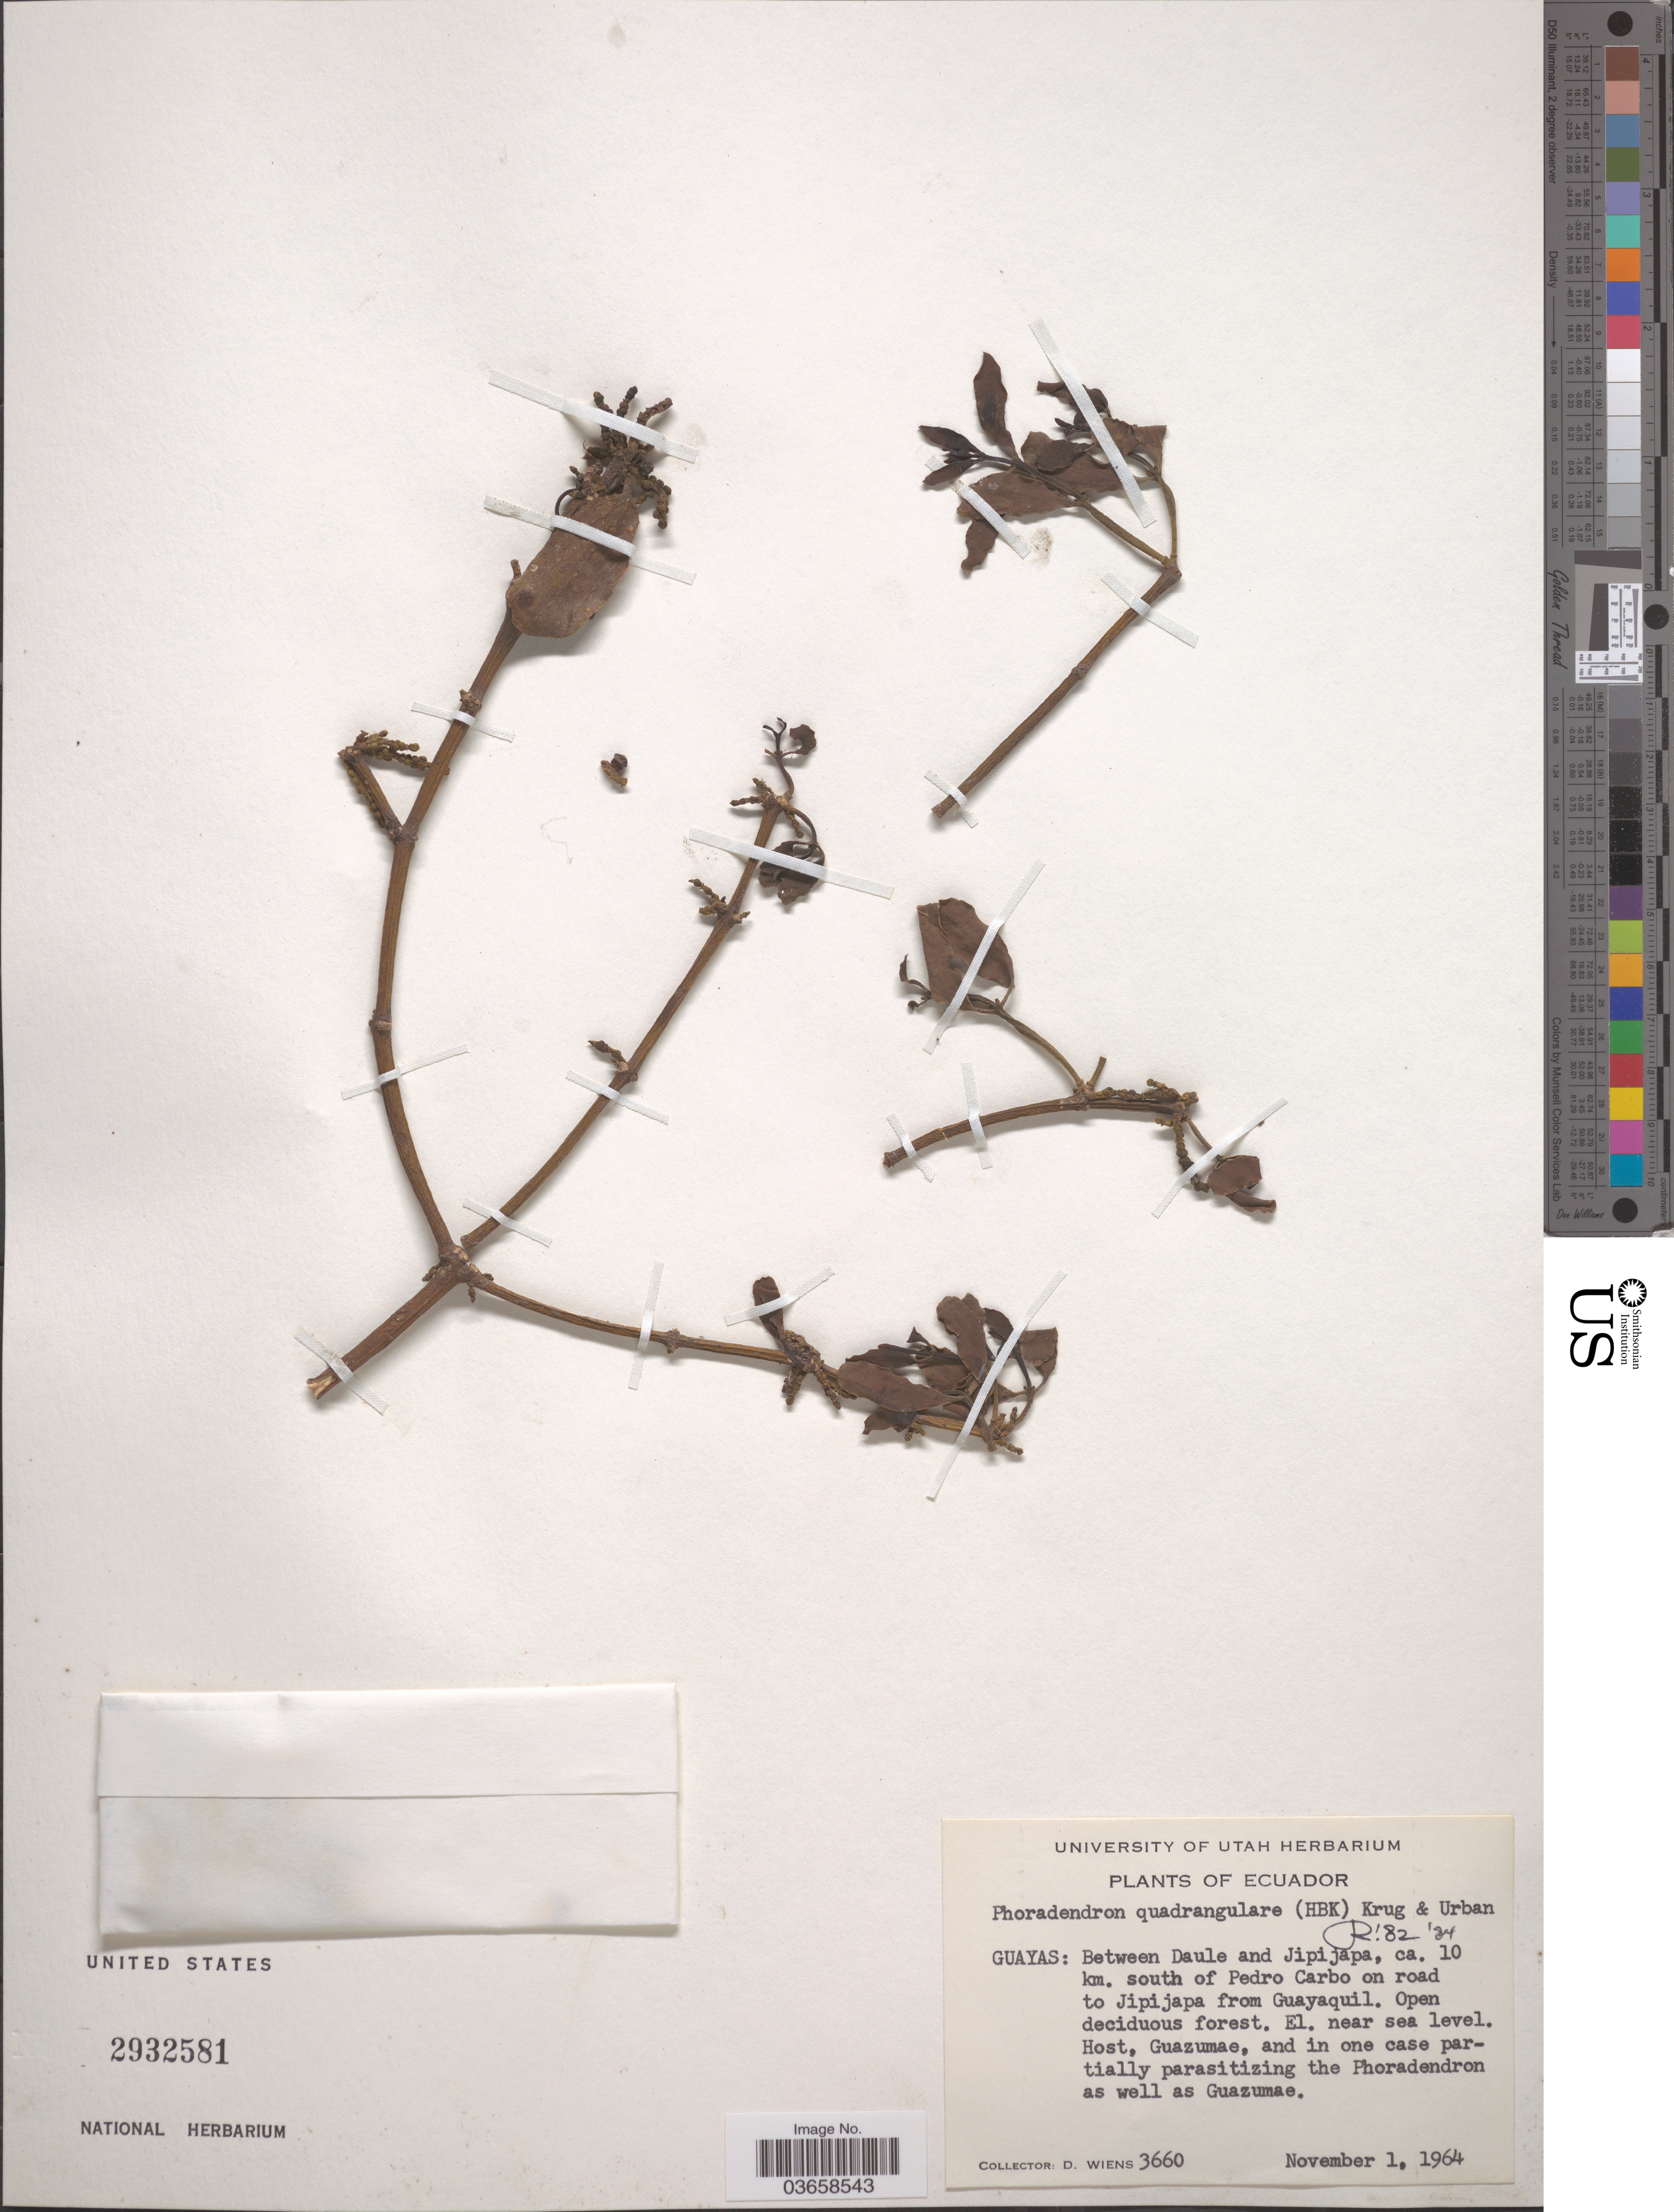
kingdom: Plantae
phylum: Tracheophyta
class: Magnoliopsida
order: Santalales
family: Viscaceae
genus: Phoradendron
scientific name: Phoradendron quadrangulare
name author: (Kunth) Griseb.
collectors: D. Wiens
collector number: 3660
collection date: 1964-11-01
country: Ecuador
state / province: Guayas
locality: Between Daule and Jipijapa, ca. 10 km. south of Pedro Carbo on road to Jipijapa from Guayaquil.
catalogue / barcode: US 2932581